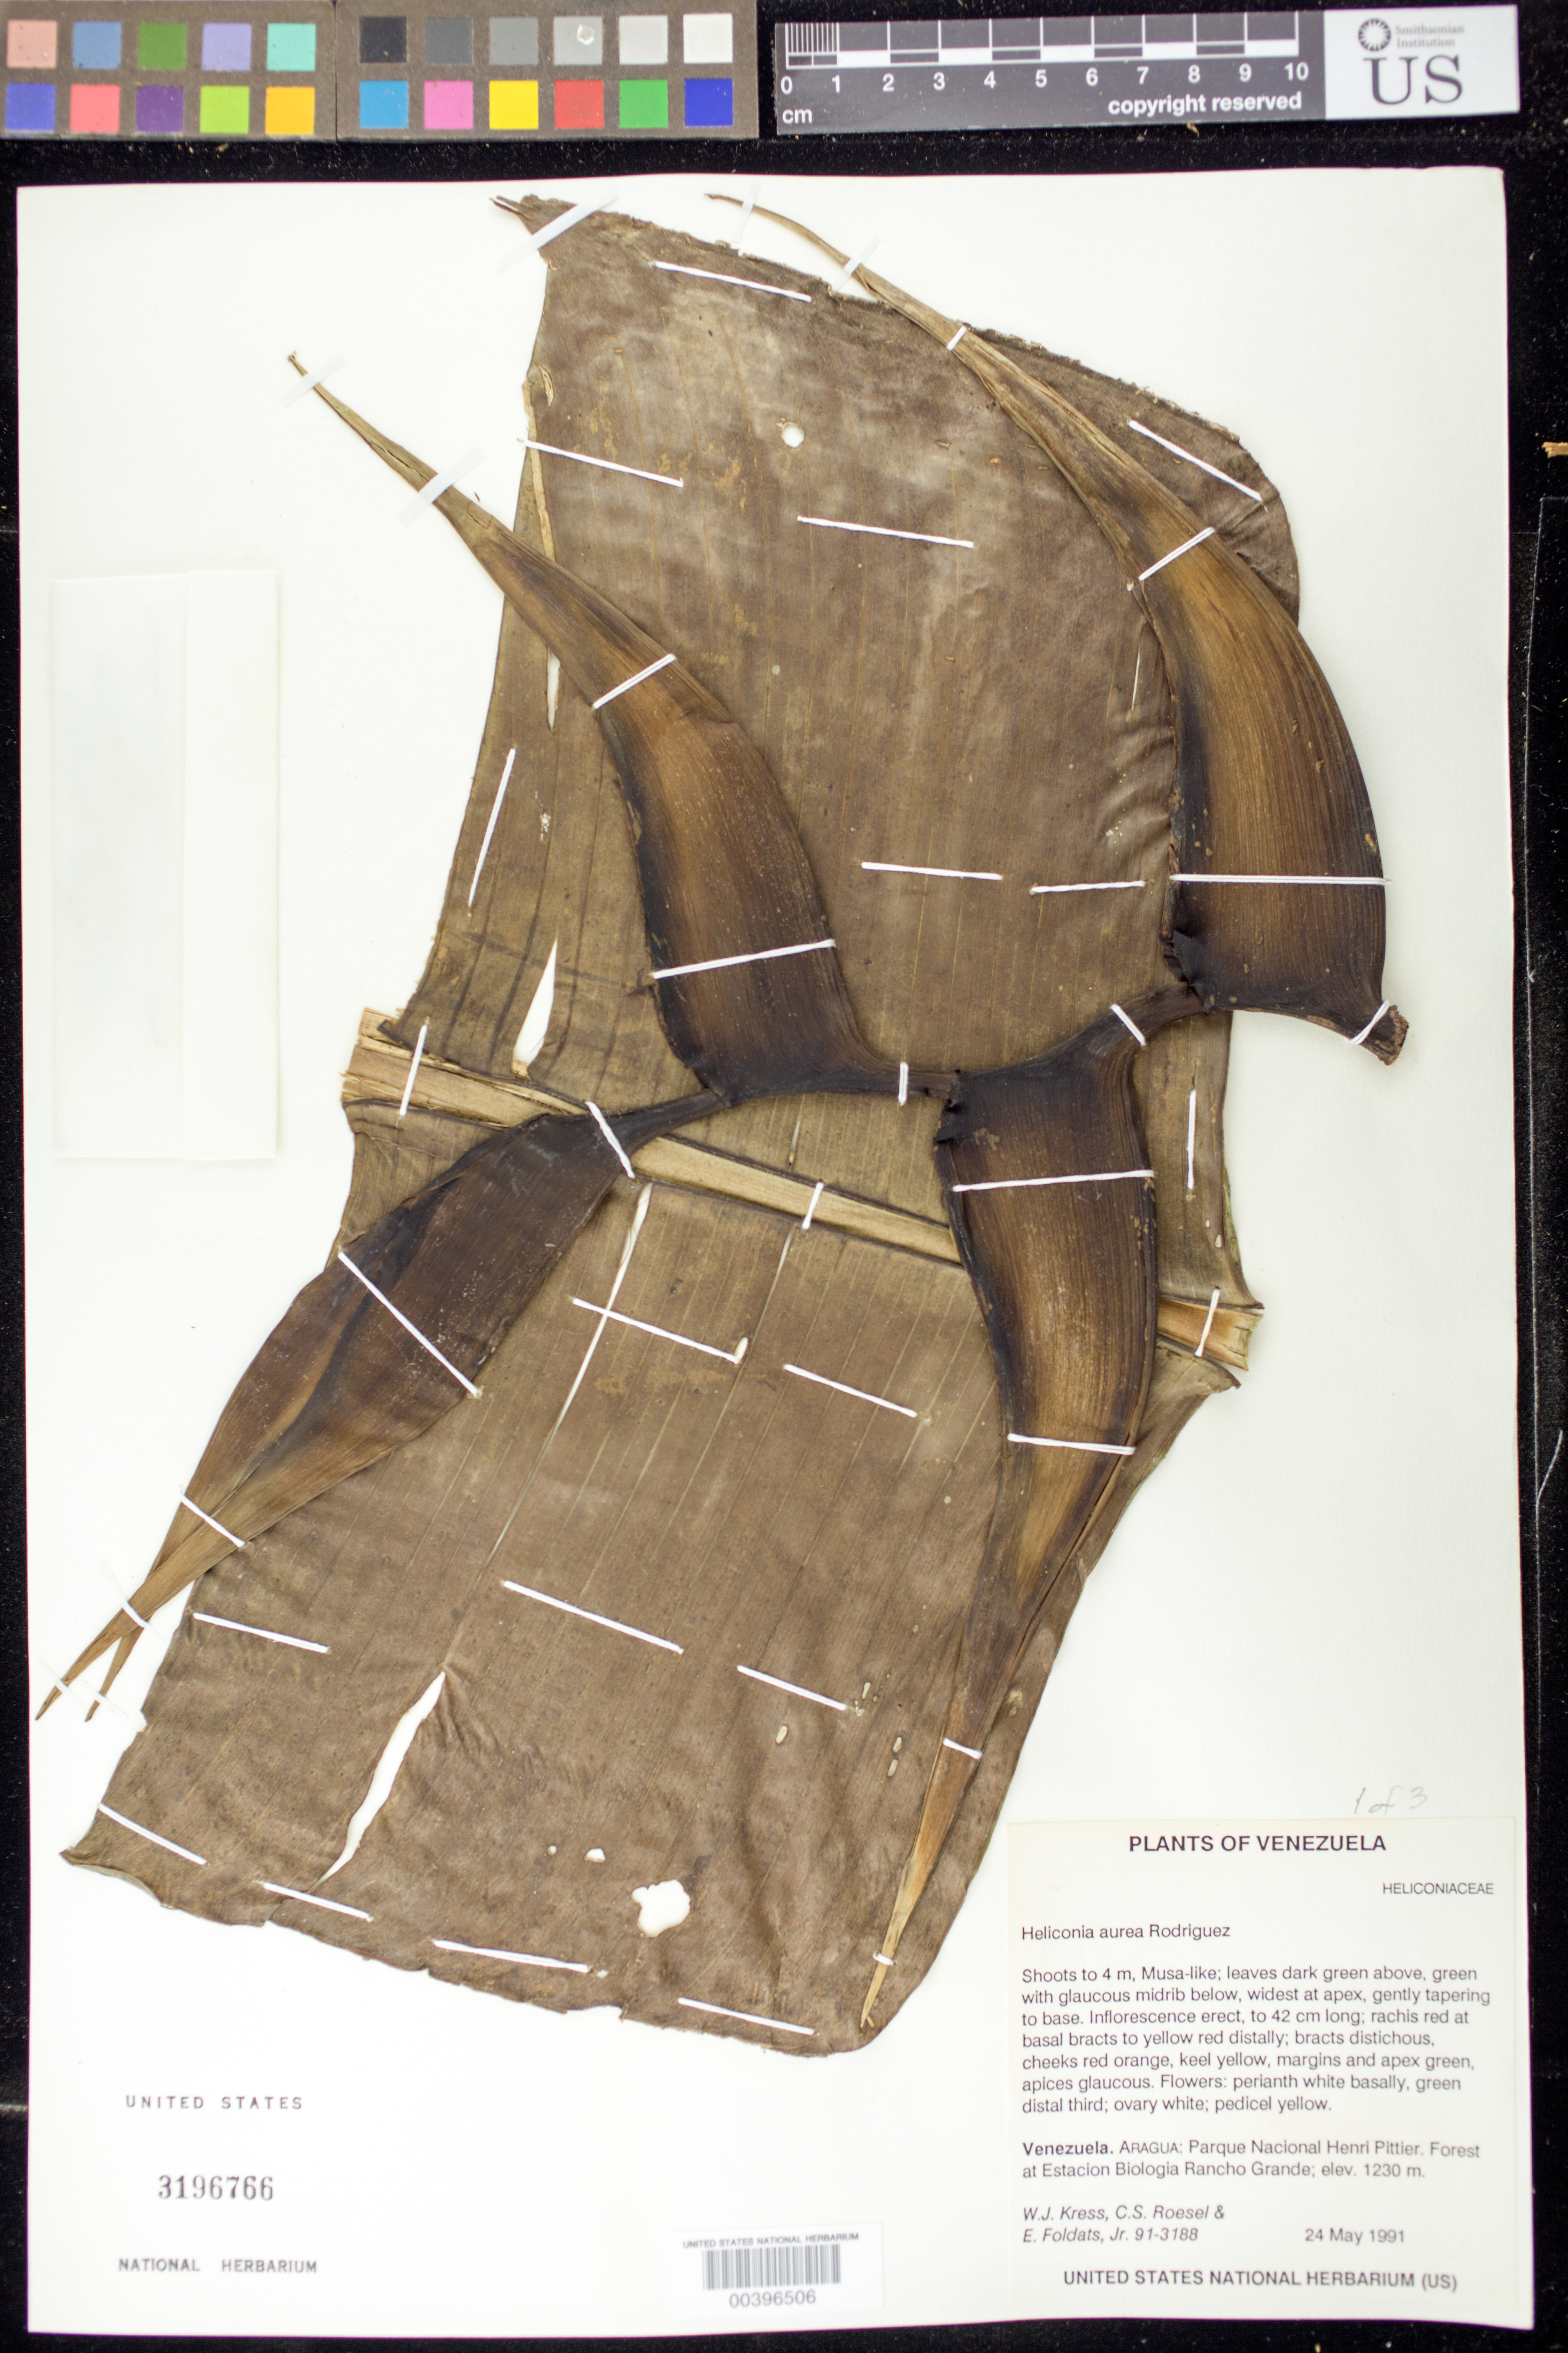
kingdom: Plantae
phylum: Tracheophyta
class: Liliopsida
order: Zingiberales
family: Heliconiaceae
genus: Heliconia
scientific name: Heliconia aurea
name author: G. Rodr.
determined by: Kress, W. J., (US), Smithsonian Institution - National Museum of Natural History (UNITED STATES)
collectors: W. J. Kress, C. S. Roesel & E. Foldats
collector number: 91-3188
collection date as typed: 24 May 1991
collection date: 1991-05-24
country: Venezuela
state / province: Aragua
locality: Parque nacional henri pittier; forest at estacion biologia rancho grande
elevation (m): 1230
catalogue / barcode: US 3196766